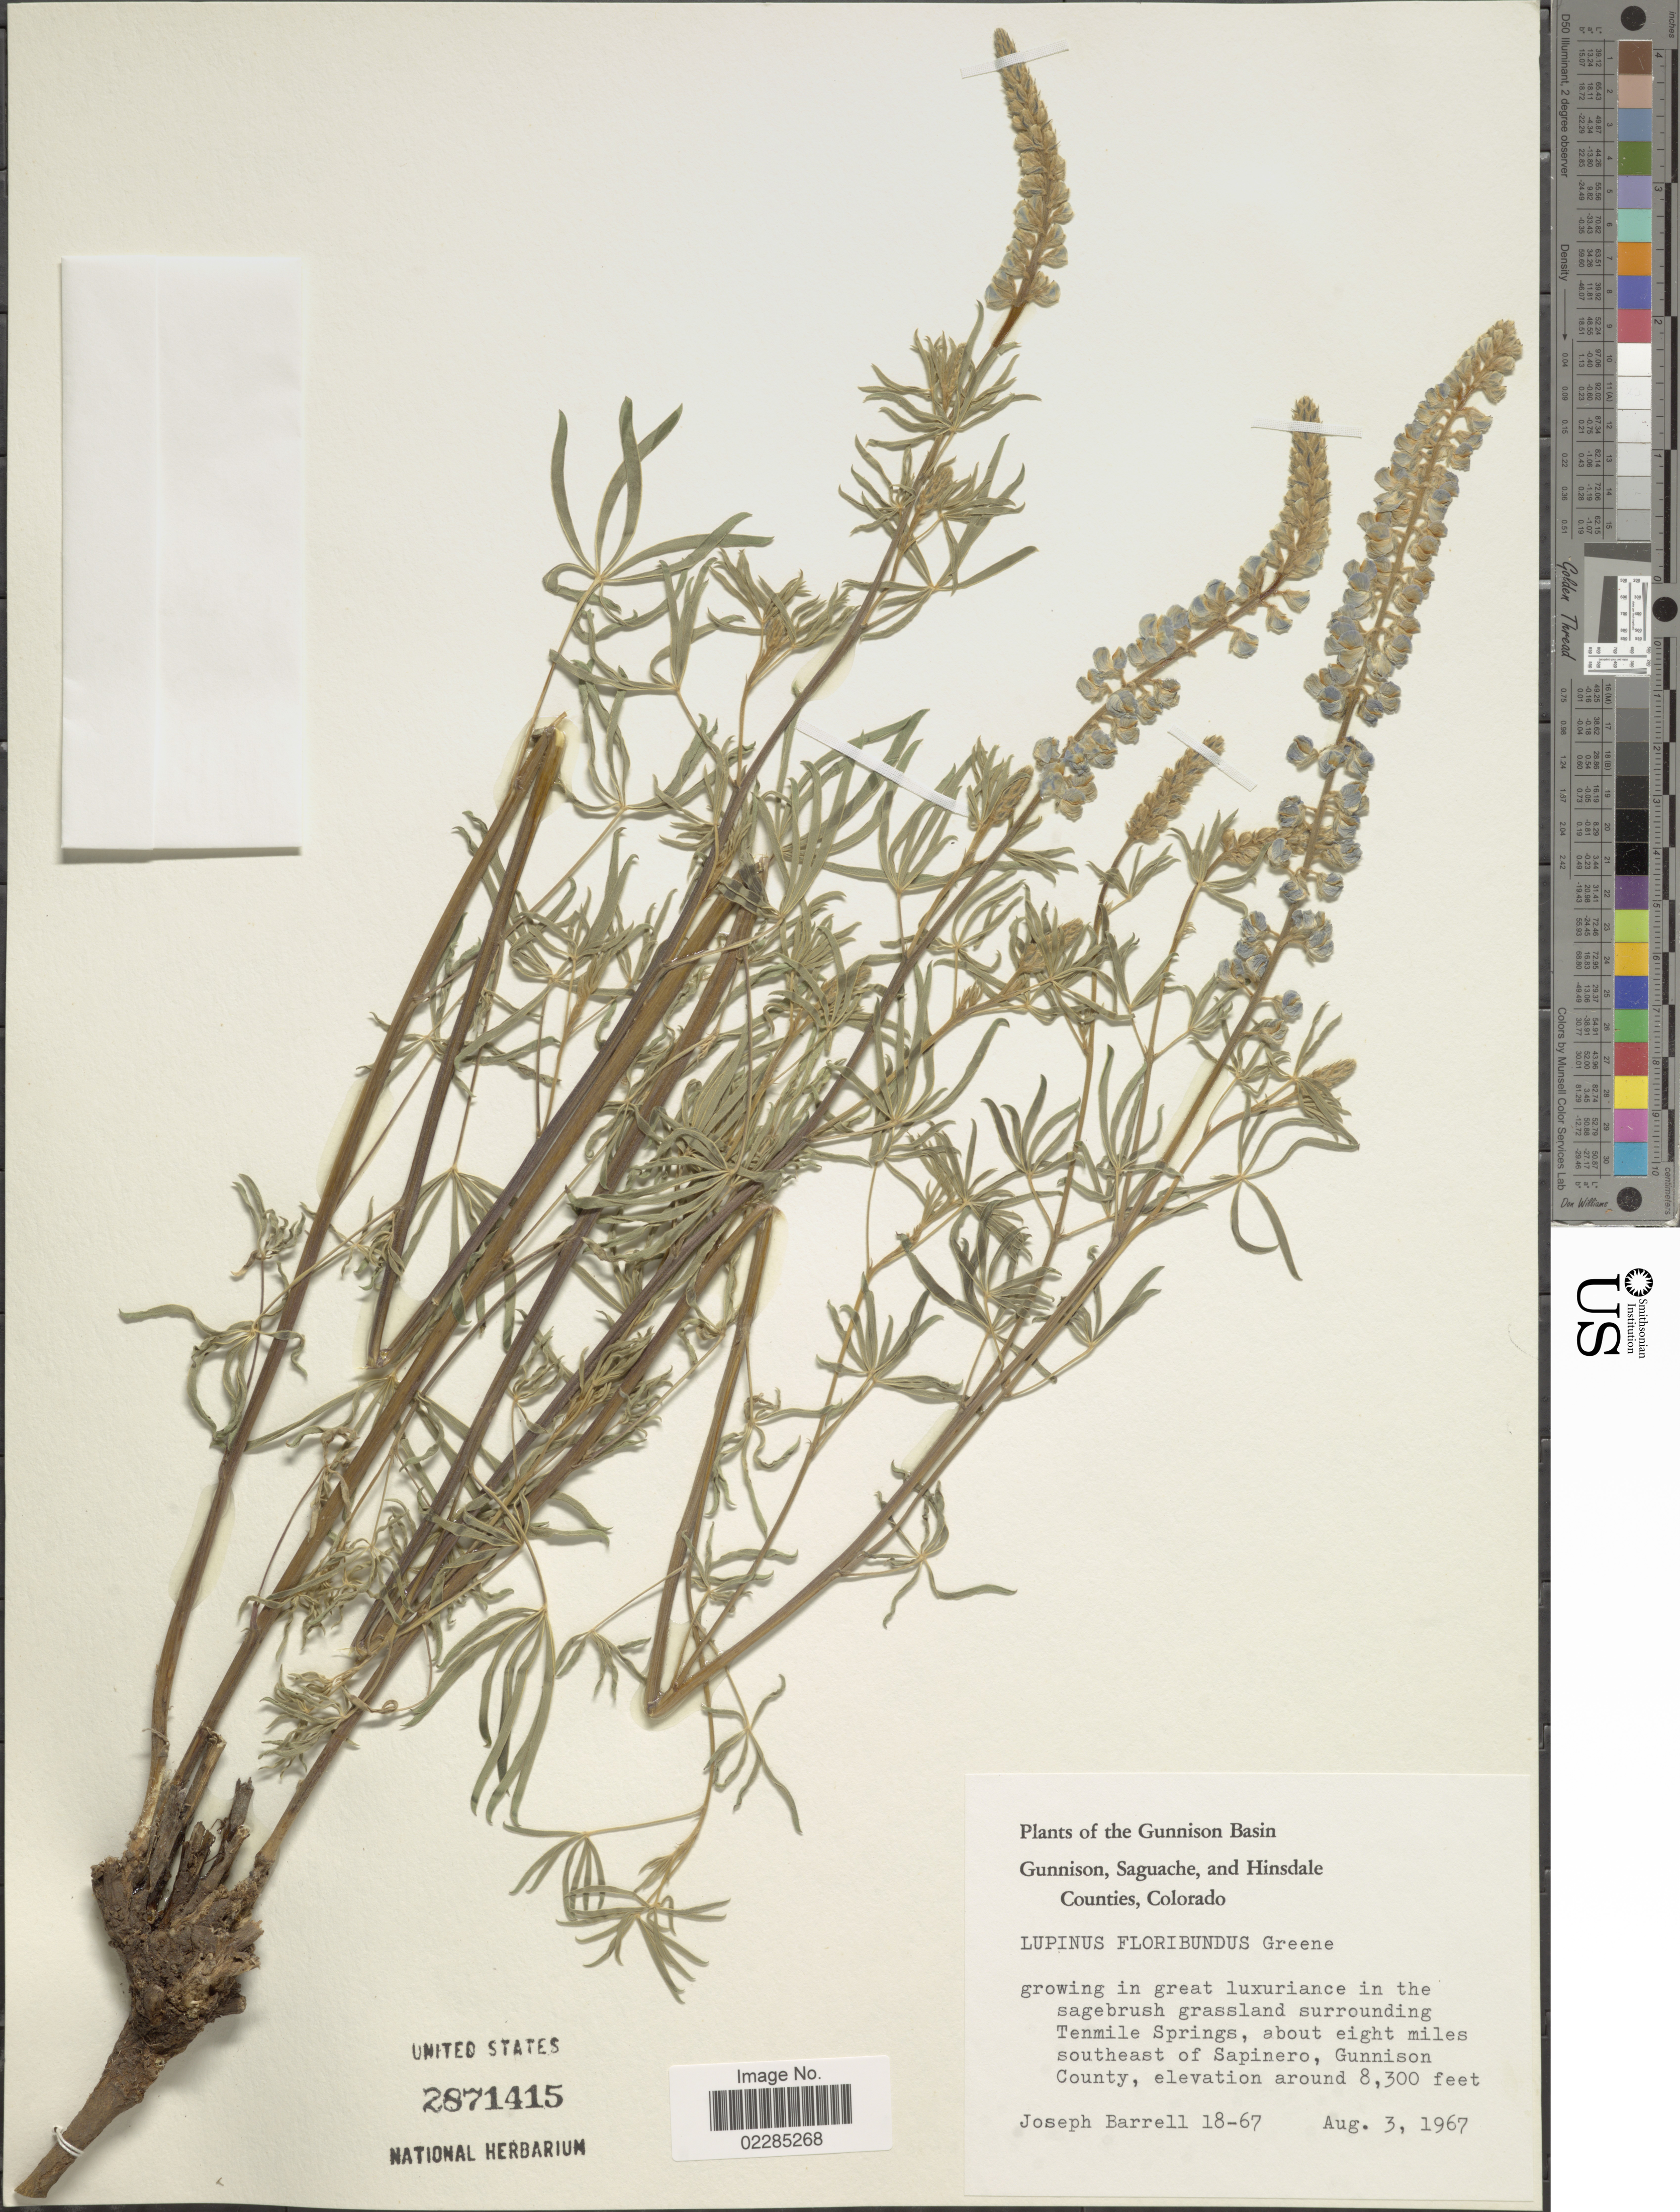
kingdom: Plantae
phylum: Tracheophyta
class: Magnoliopsida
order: Fabales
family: Fabaceae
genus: Lupinus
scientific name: Lupinus floribundus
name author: Greene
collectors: J. Barrell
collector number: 18-67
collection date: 1967-08-03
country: United States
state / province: Colorado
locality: Gunnison Basin. Gunnison, Saguache, and Hinsdale Counties. Tenmile Springs, about eight miles southeast of Sapinero, Gunnison County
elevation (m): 2530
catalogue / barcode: US 2871415